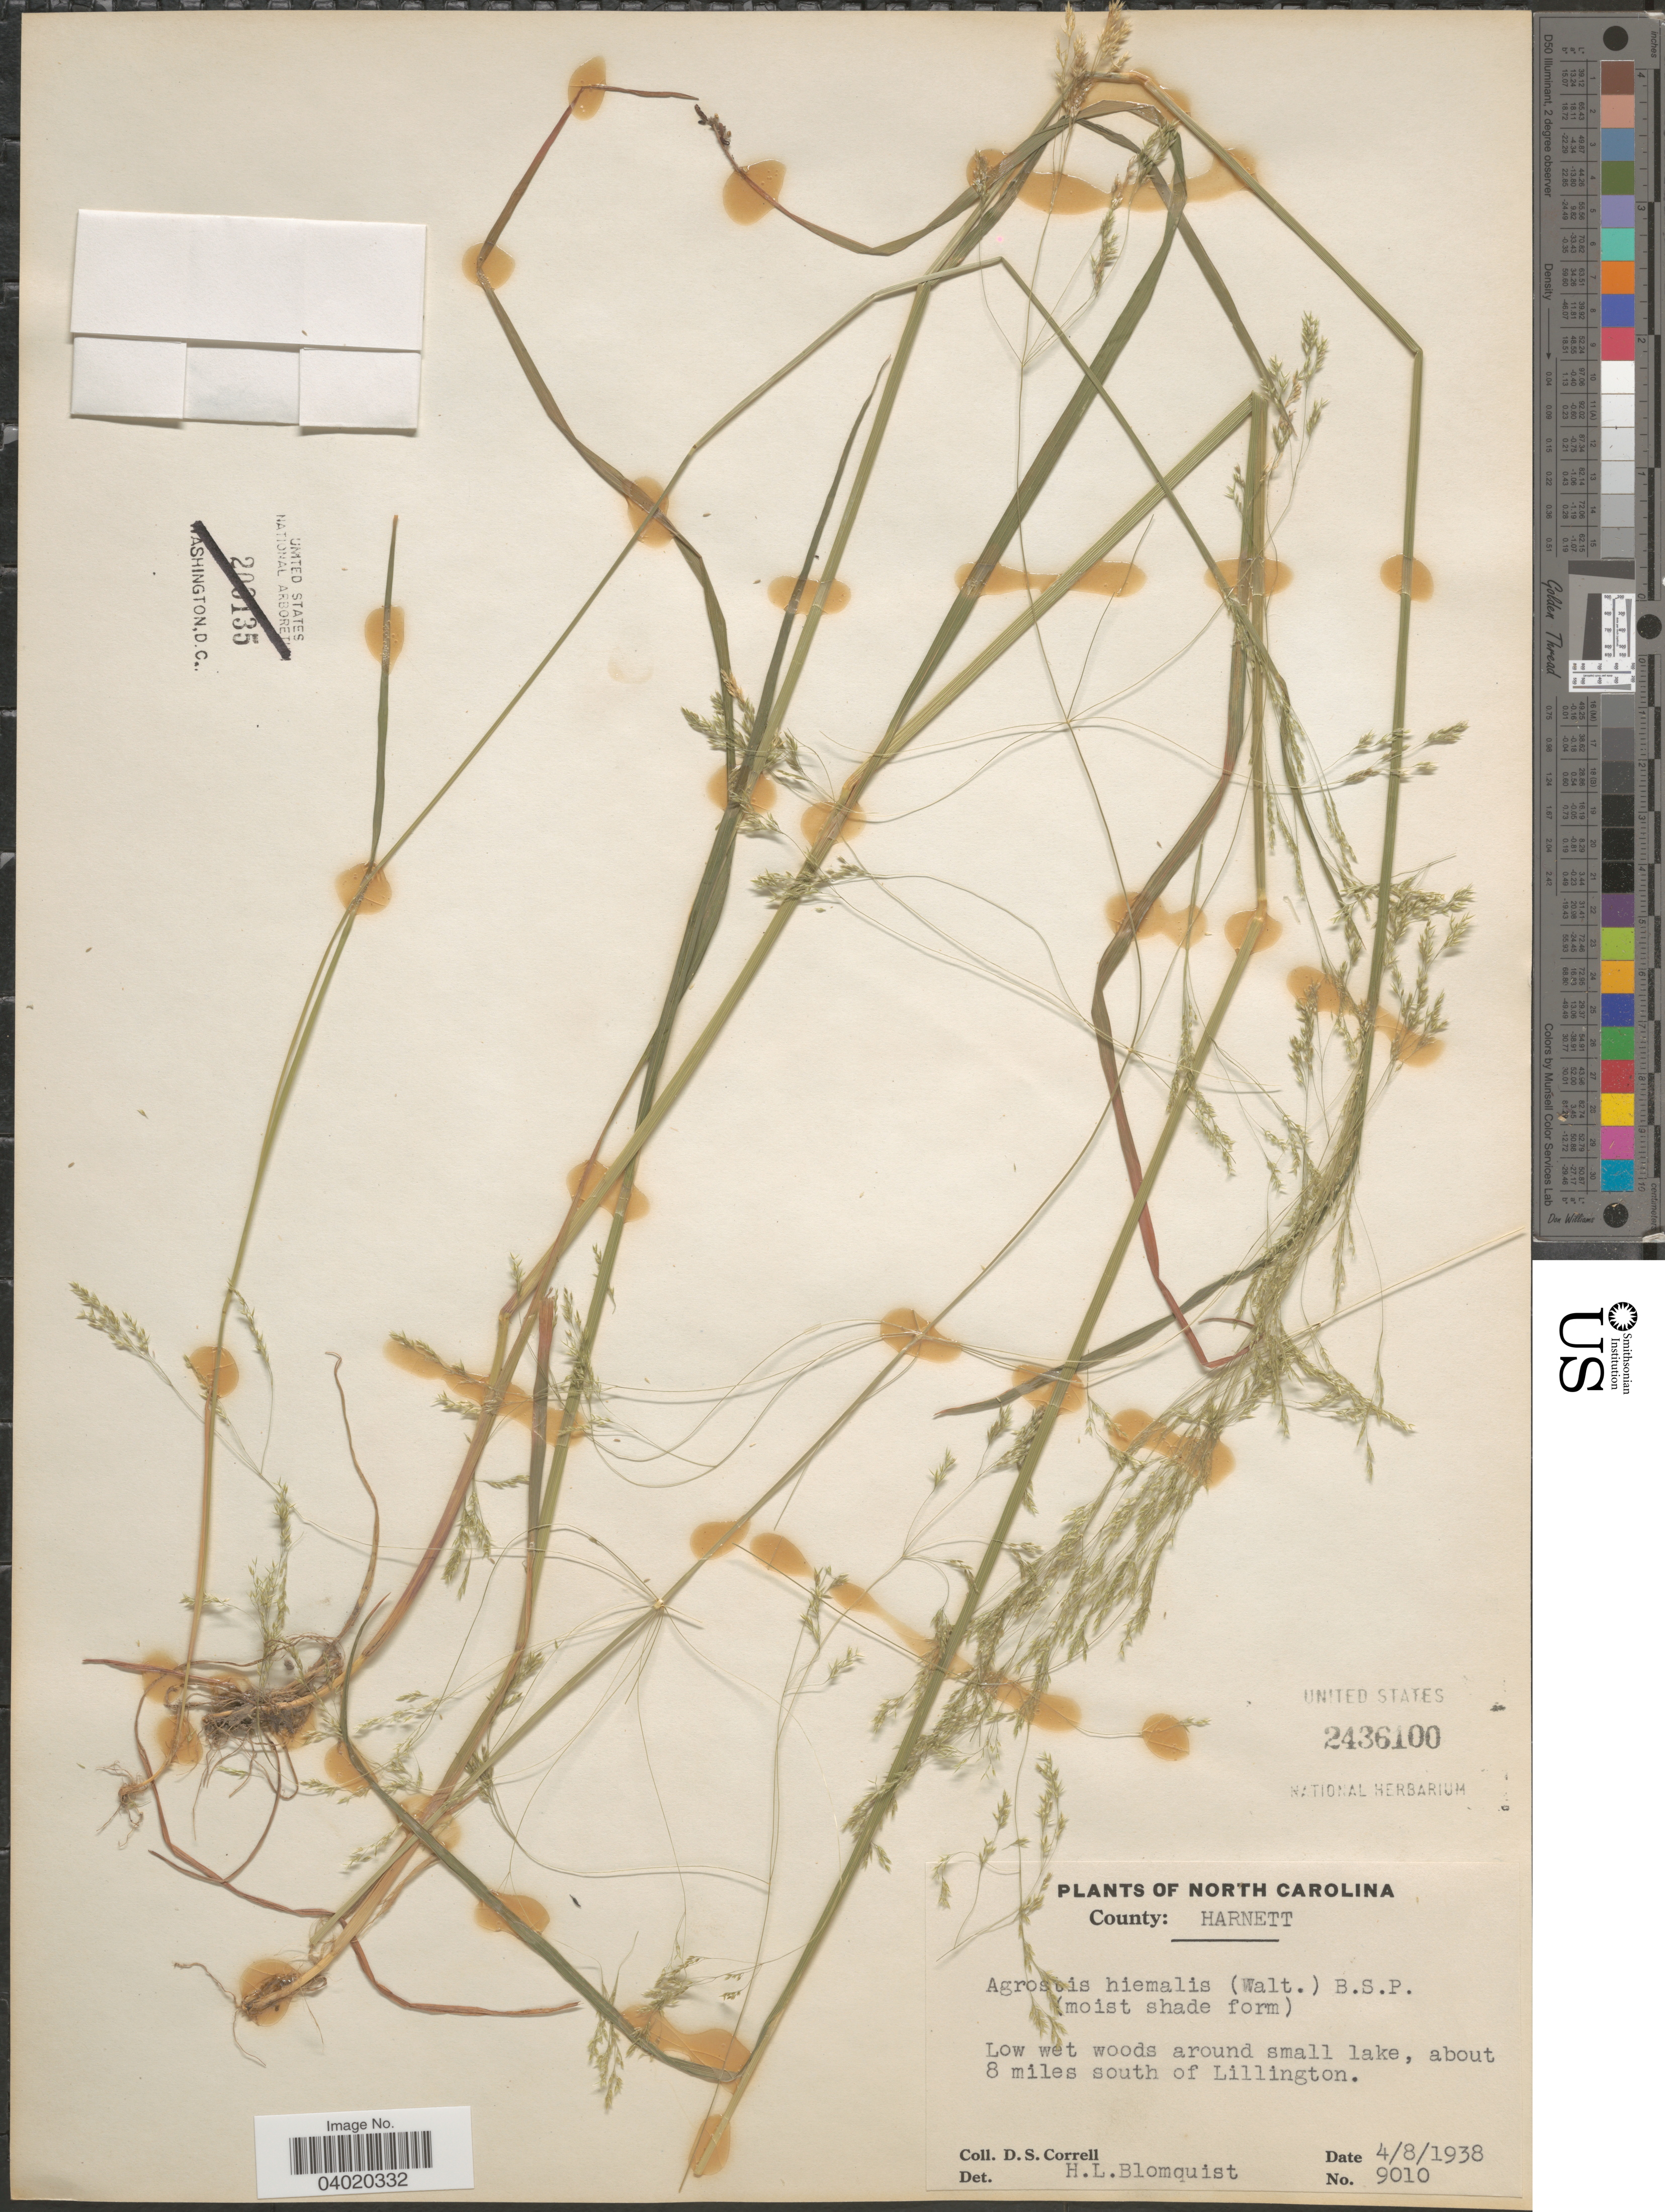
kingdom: Plantae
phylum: Tracheophyta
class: Liliopsida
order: Poales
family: Poaceae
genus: Agrostis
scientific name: Agrostis hyemalis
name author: (Walter) Britton et al.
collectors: D. S. Correll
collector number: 9010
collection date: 1938-04-08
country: United States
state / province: North Carolina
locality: County: Harnett. Around small lake, about 8 miles south of Lillington.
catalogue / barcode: US 2436100